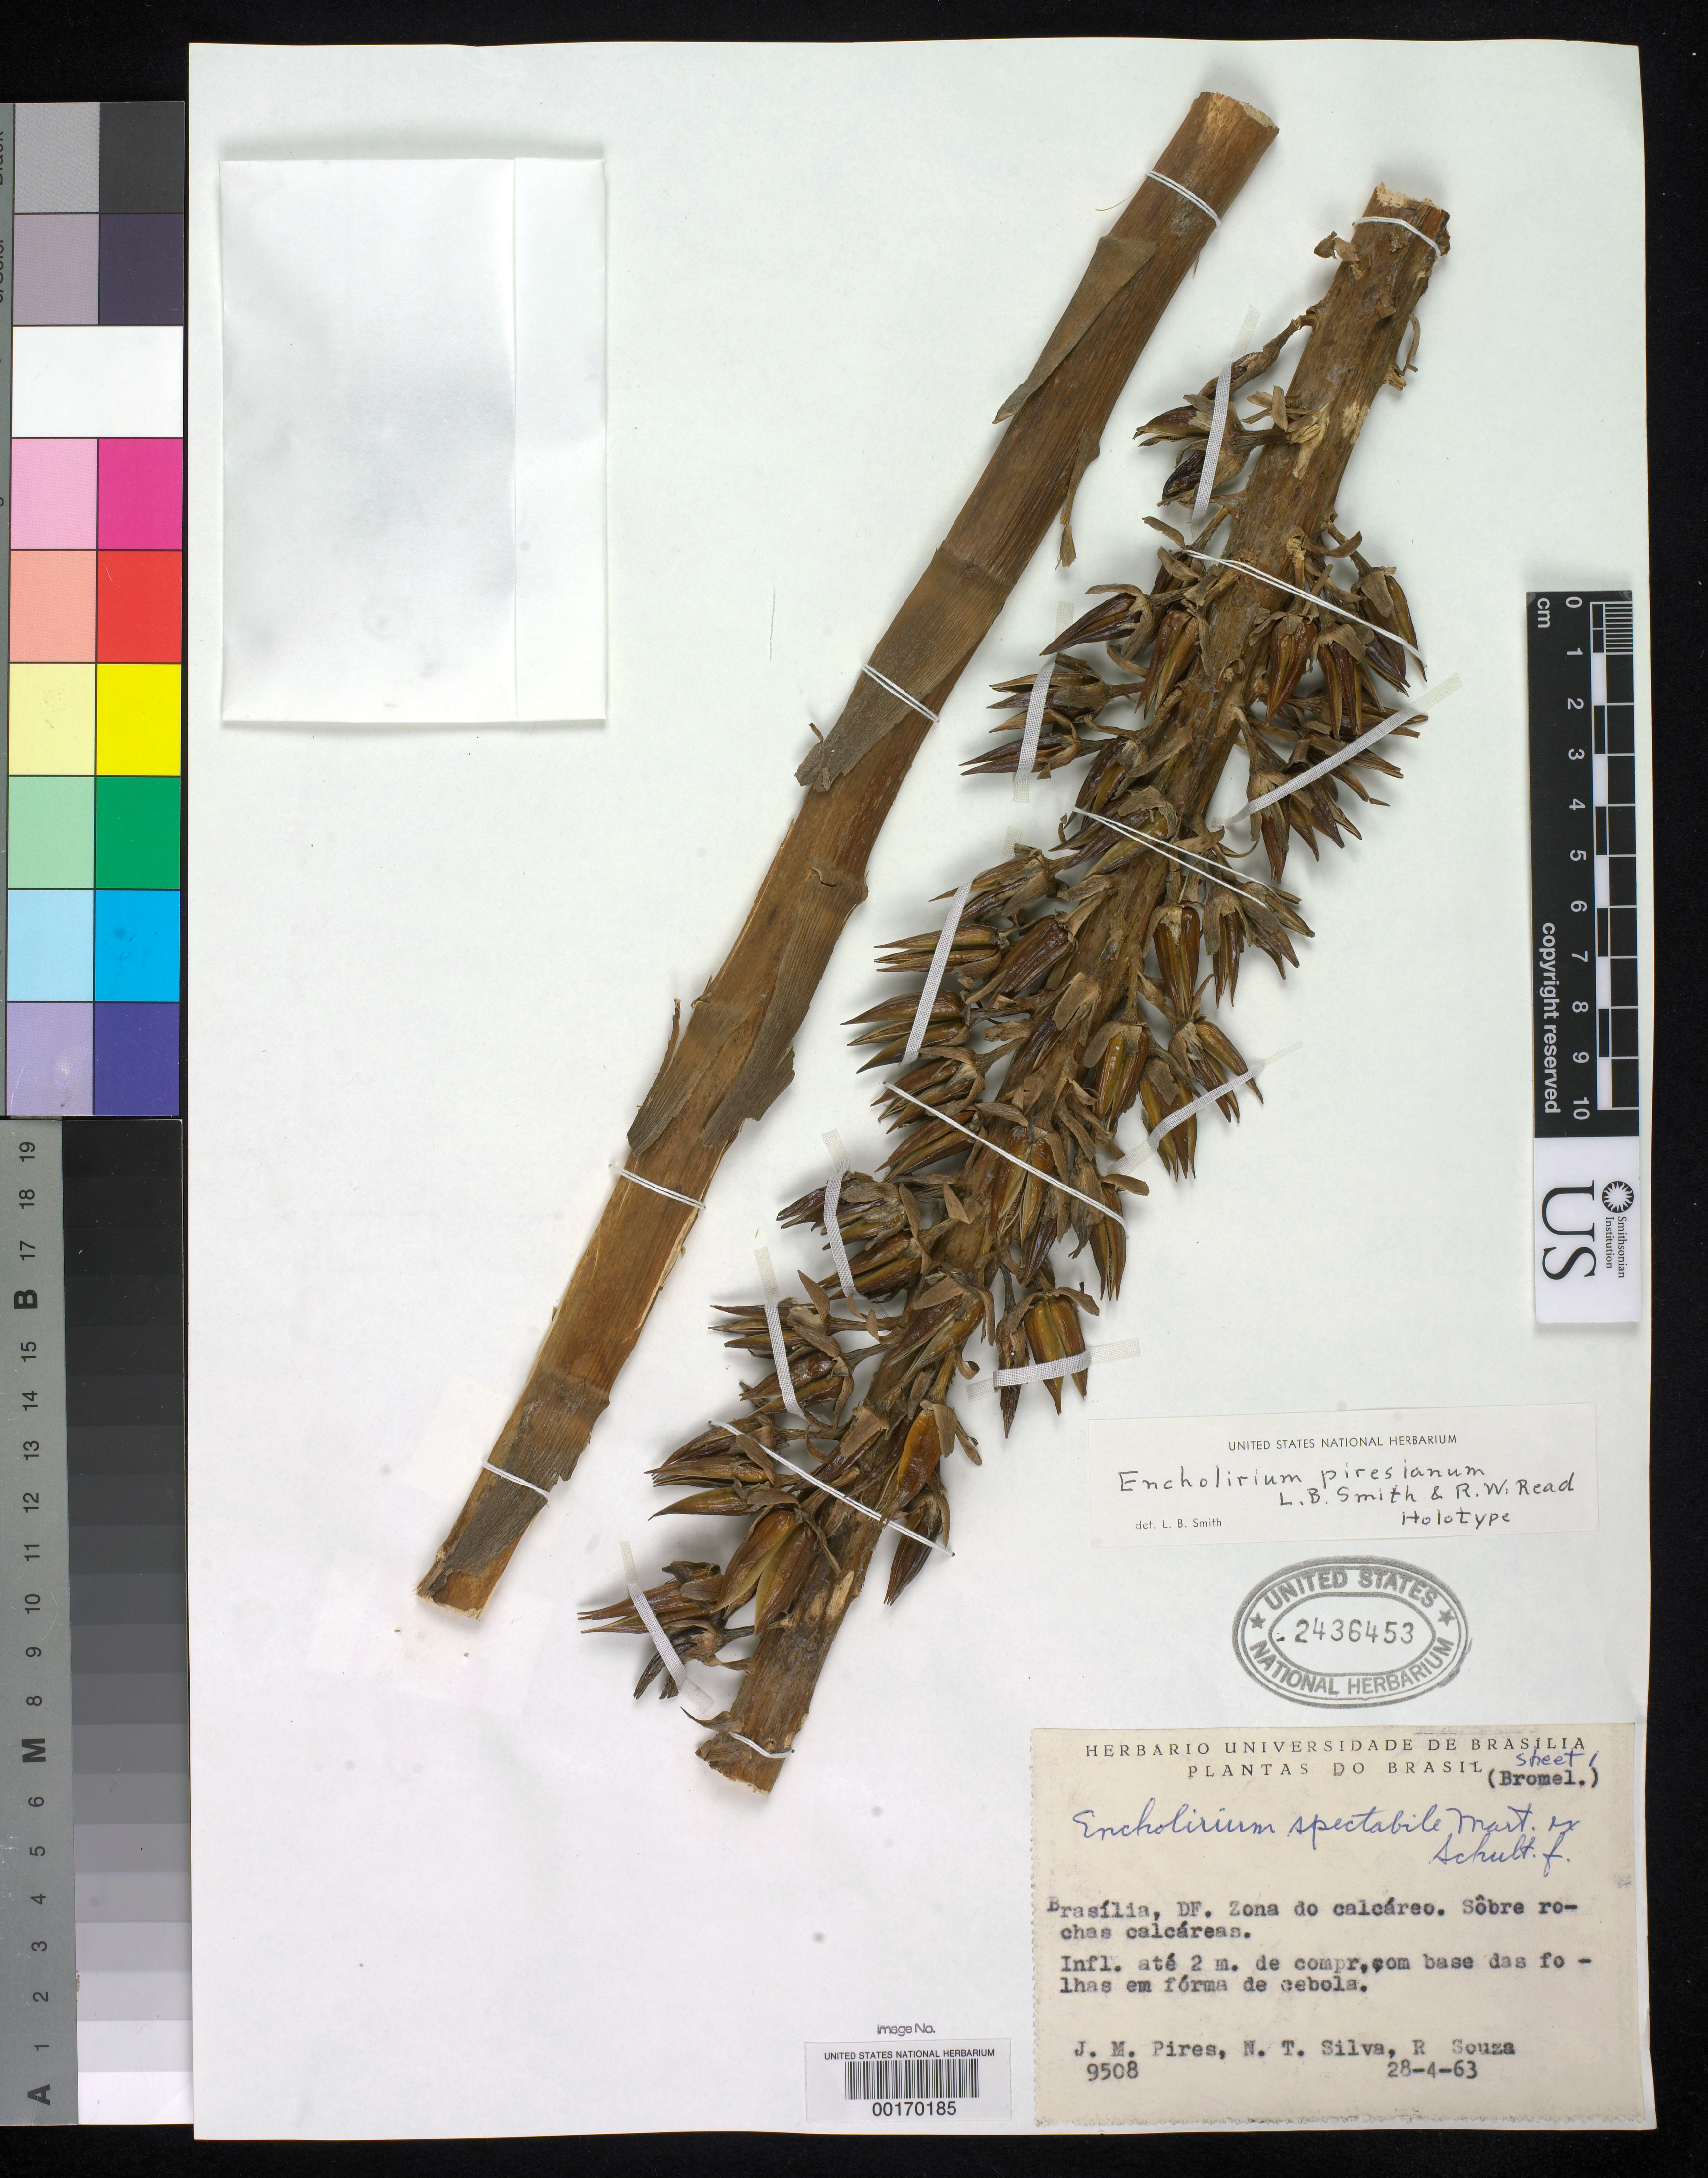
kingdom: Plantae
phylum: Tracheophyta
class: Liliopsida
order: Poales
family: Bromeliaceae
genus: Encholirium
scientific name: Encholirium piresianum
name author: L.B. Sm. & Read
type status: Holotype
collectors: J. M. Pires, N. T. Silva & R. Souza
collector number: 9508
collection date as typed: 28 Apr 1963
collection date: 1963-04-28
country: Brazil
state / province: Distrito Federal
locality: Zona do calcareo, sobres rochas calcareas. [Zone of calcareous rock, on calcareous rocks.]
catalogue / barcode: US 2436453